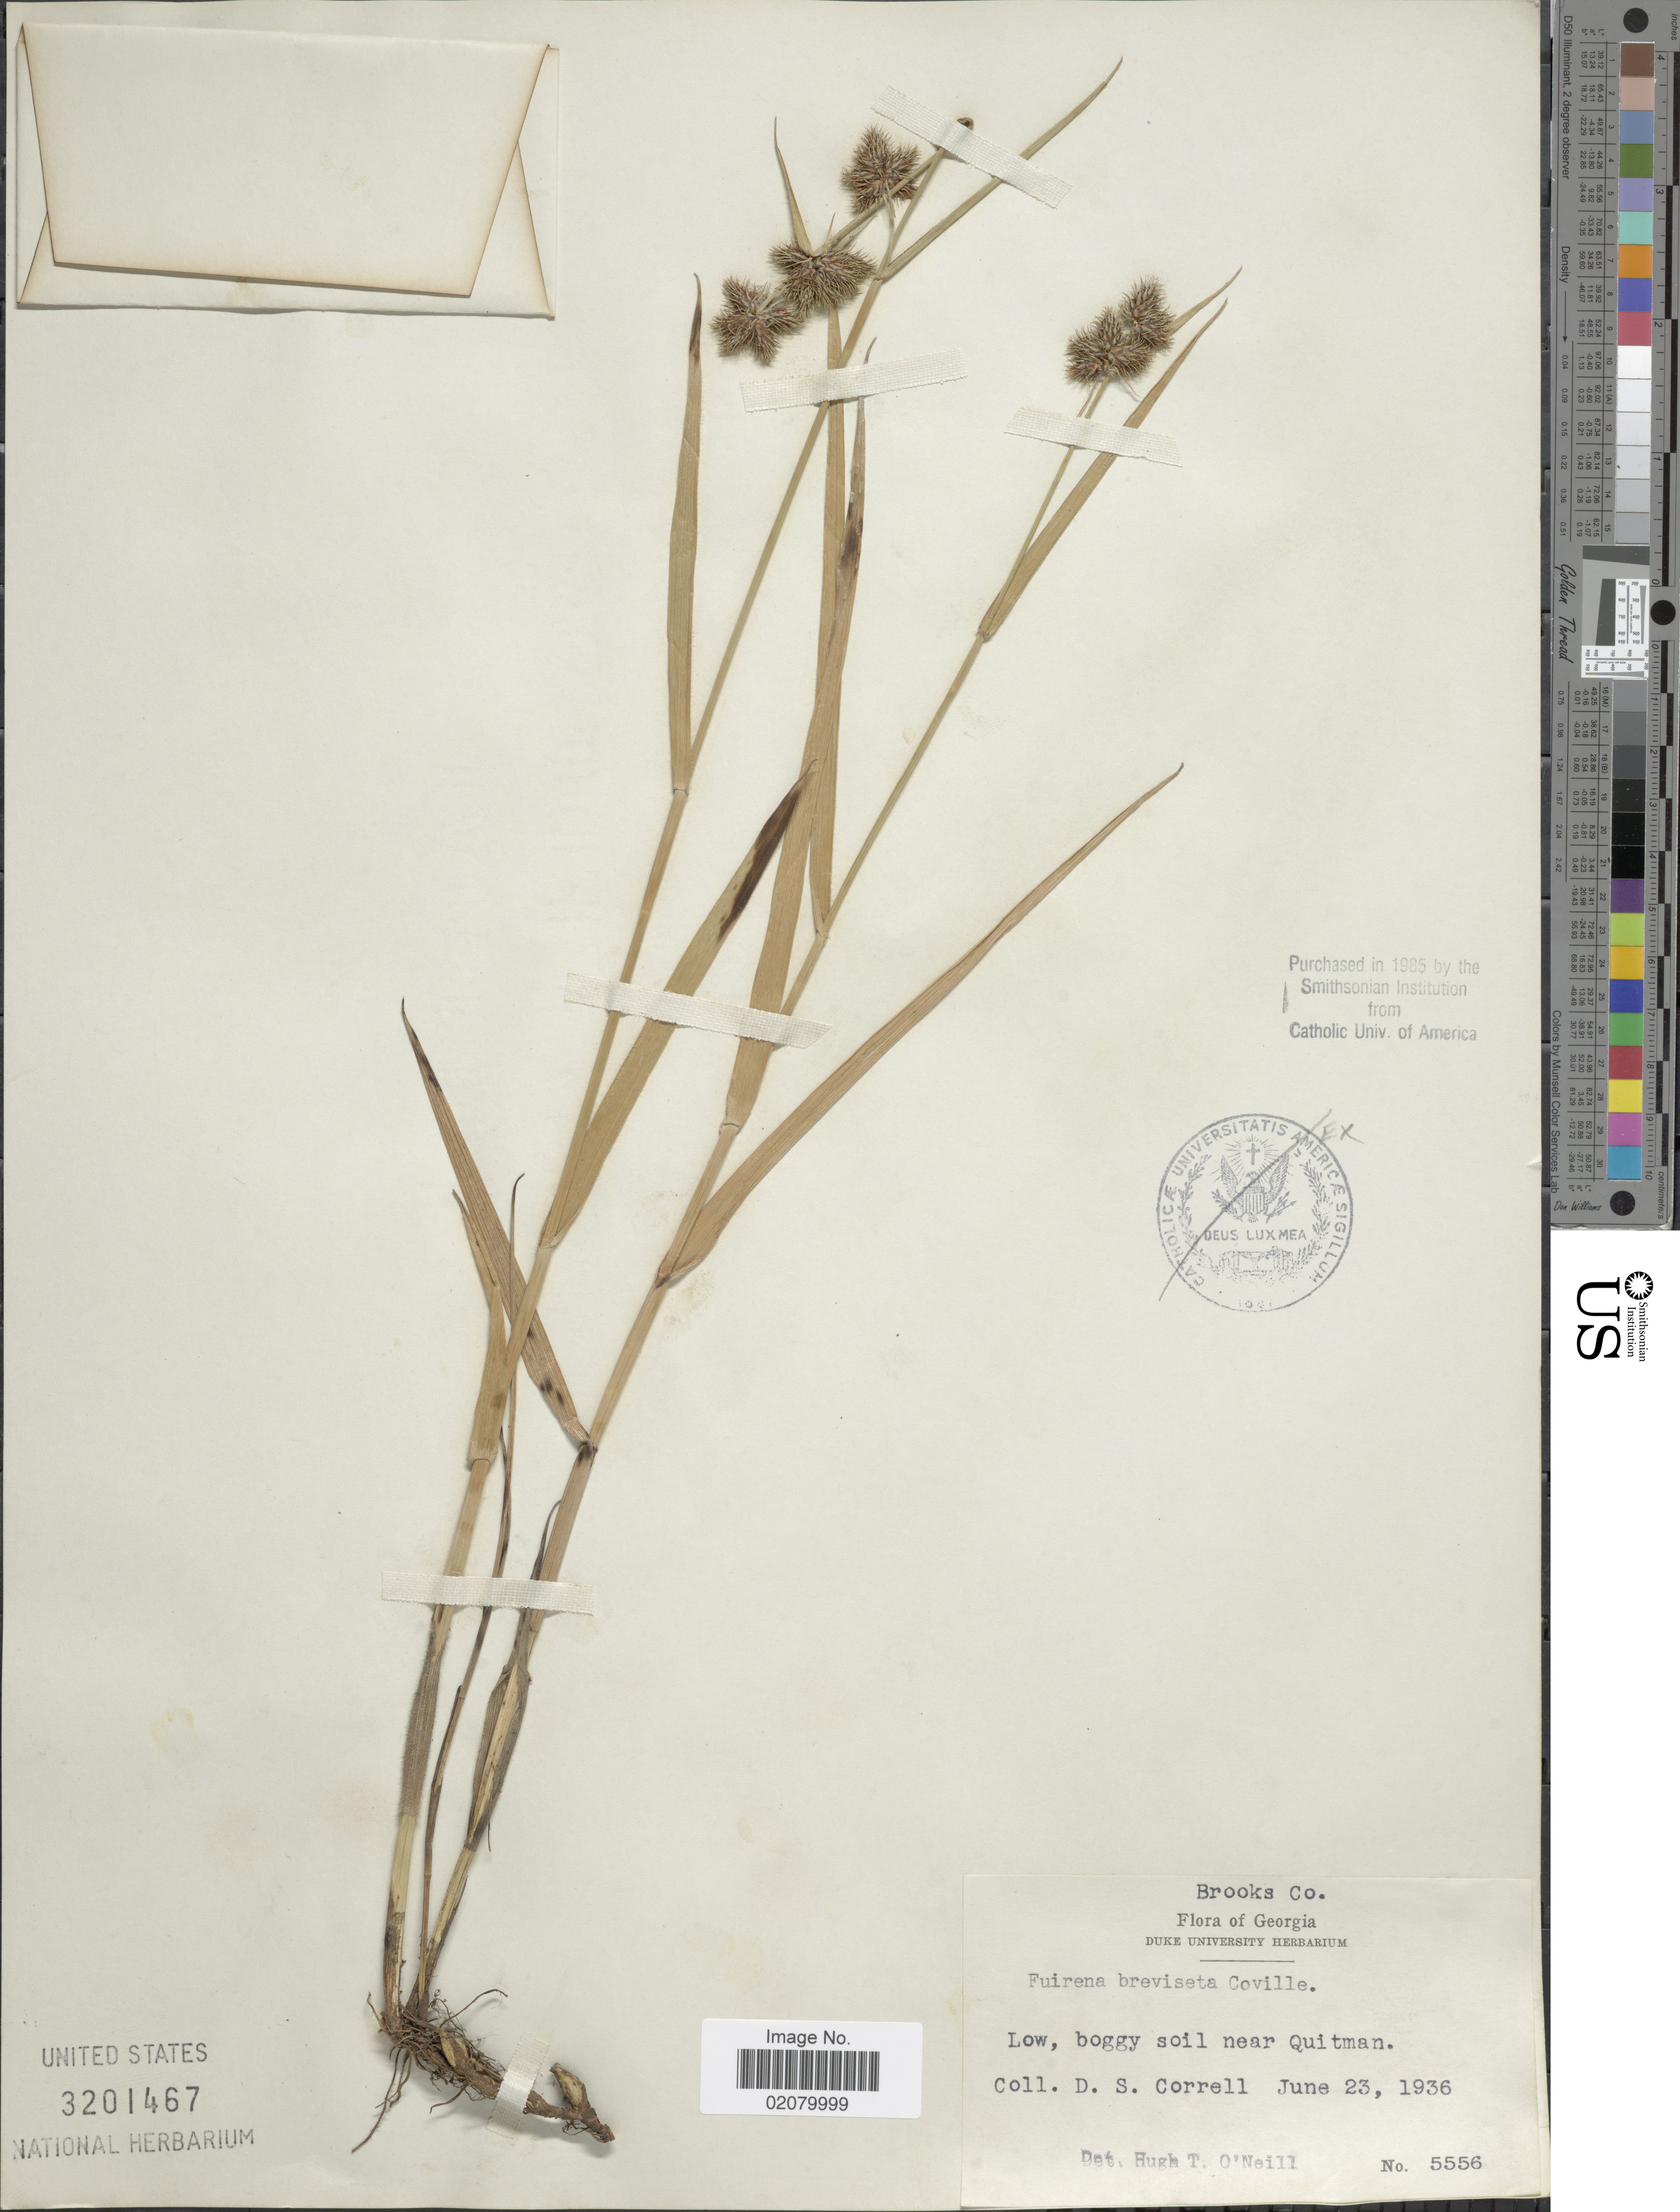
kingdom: Plantae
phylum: Tracheophyta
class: Liliopsida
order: Poales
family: Cyperaceae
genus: Fuirena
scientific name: Fuirena squarrosa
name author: Michx.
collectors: D. S. Correll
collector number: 5556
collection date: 1936-06-23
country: United States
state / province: Georgia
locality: Brooks co. Low, boggy soil near Quitman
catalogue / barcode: US 3201467